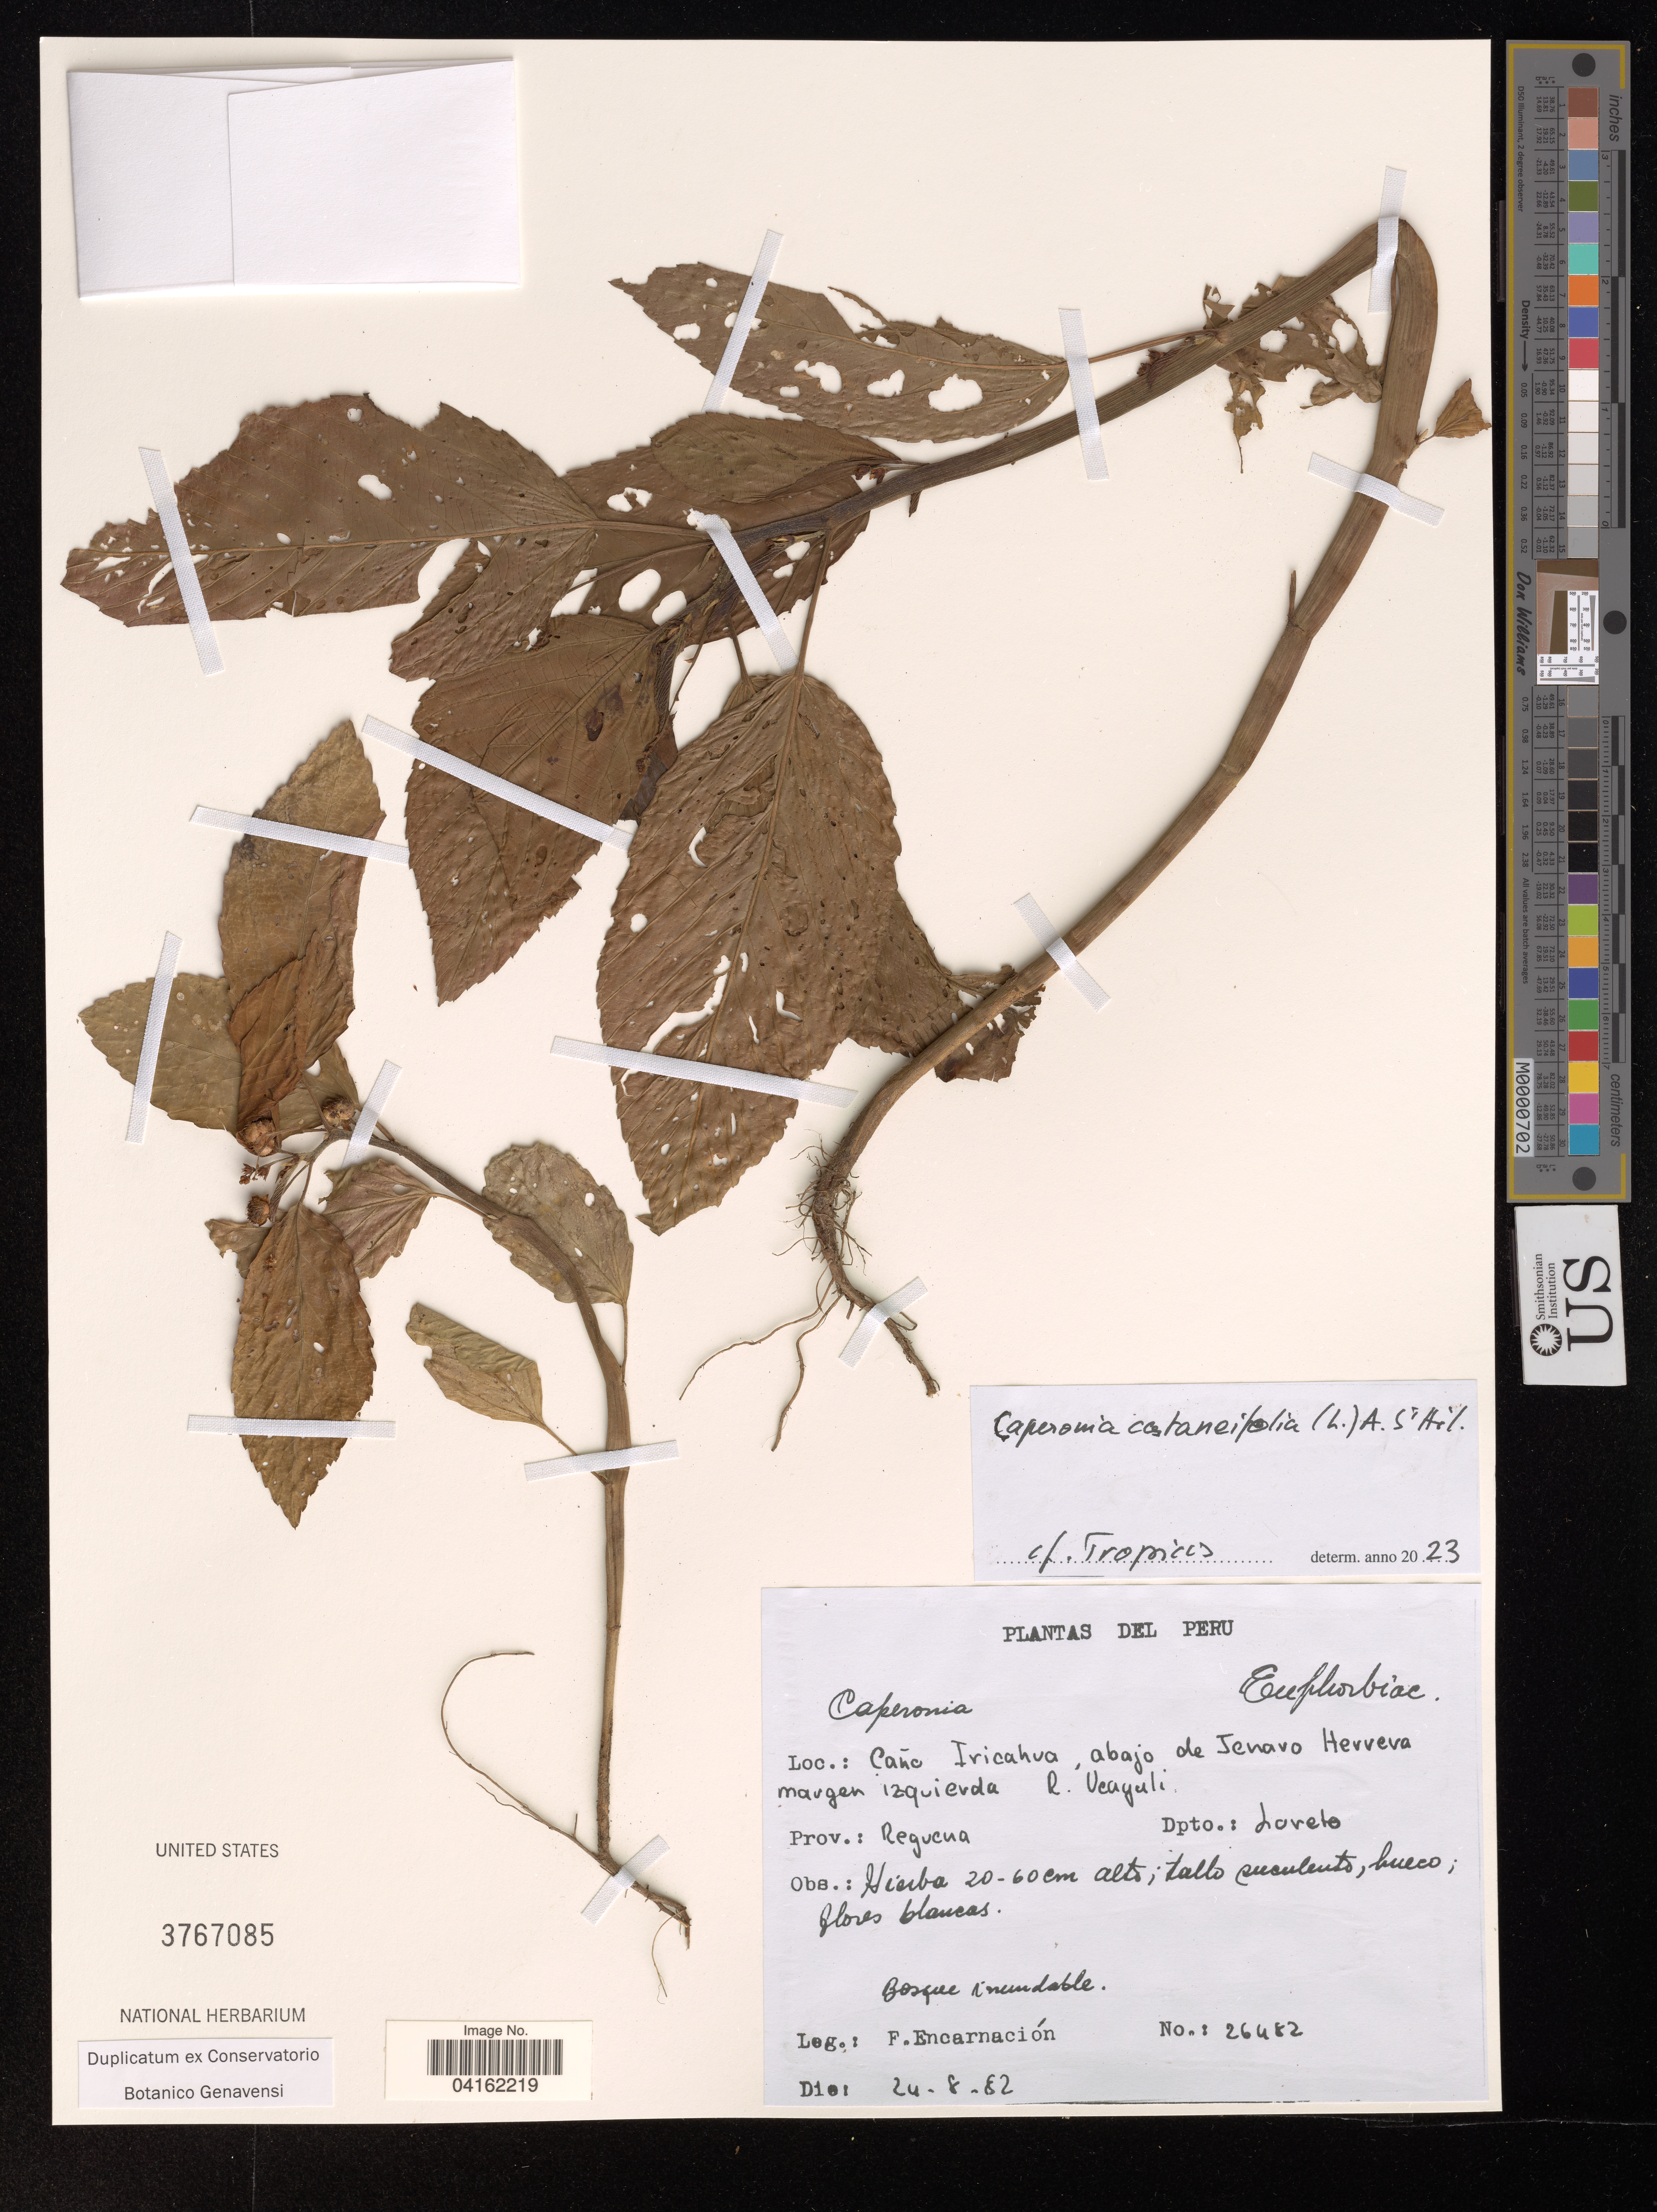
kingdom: Plantae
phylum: Tracheophyta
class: Magnoliopsida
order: Malpighiales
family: Euphorbiaceae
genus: Caperonia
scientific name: Caperonia castaneifolia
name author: (L.) A. St.-Hil.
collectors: F. Encarnación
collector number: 26482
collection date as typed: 24 8 82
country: Peru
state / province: Loreto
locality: Caño Iricahua, abajo de Jenaro Herrera margen izquierda R. Ucayali. Prov.: Requena.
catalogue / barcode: US 3767085